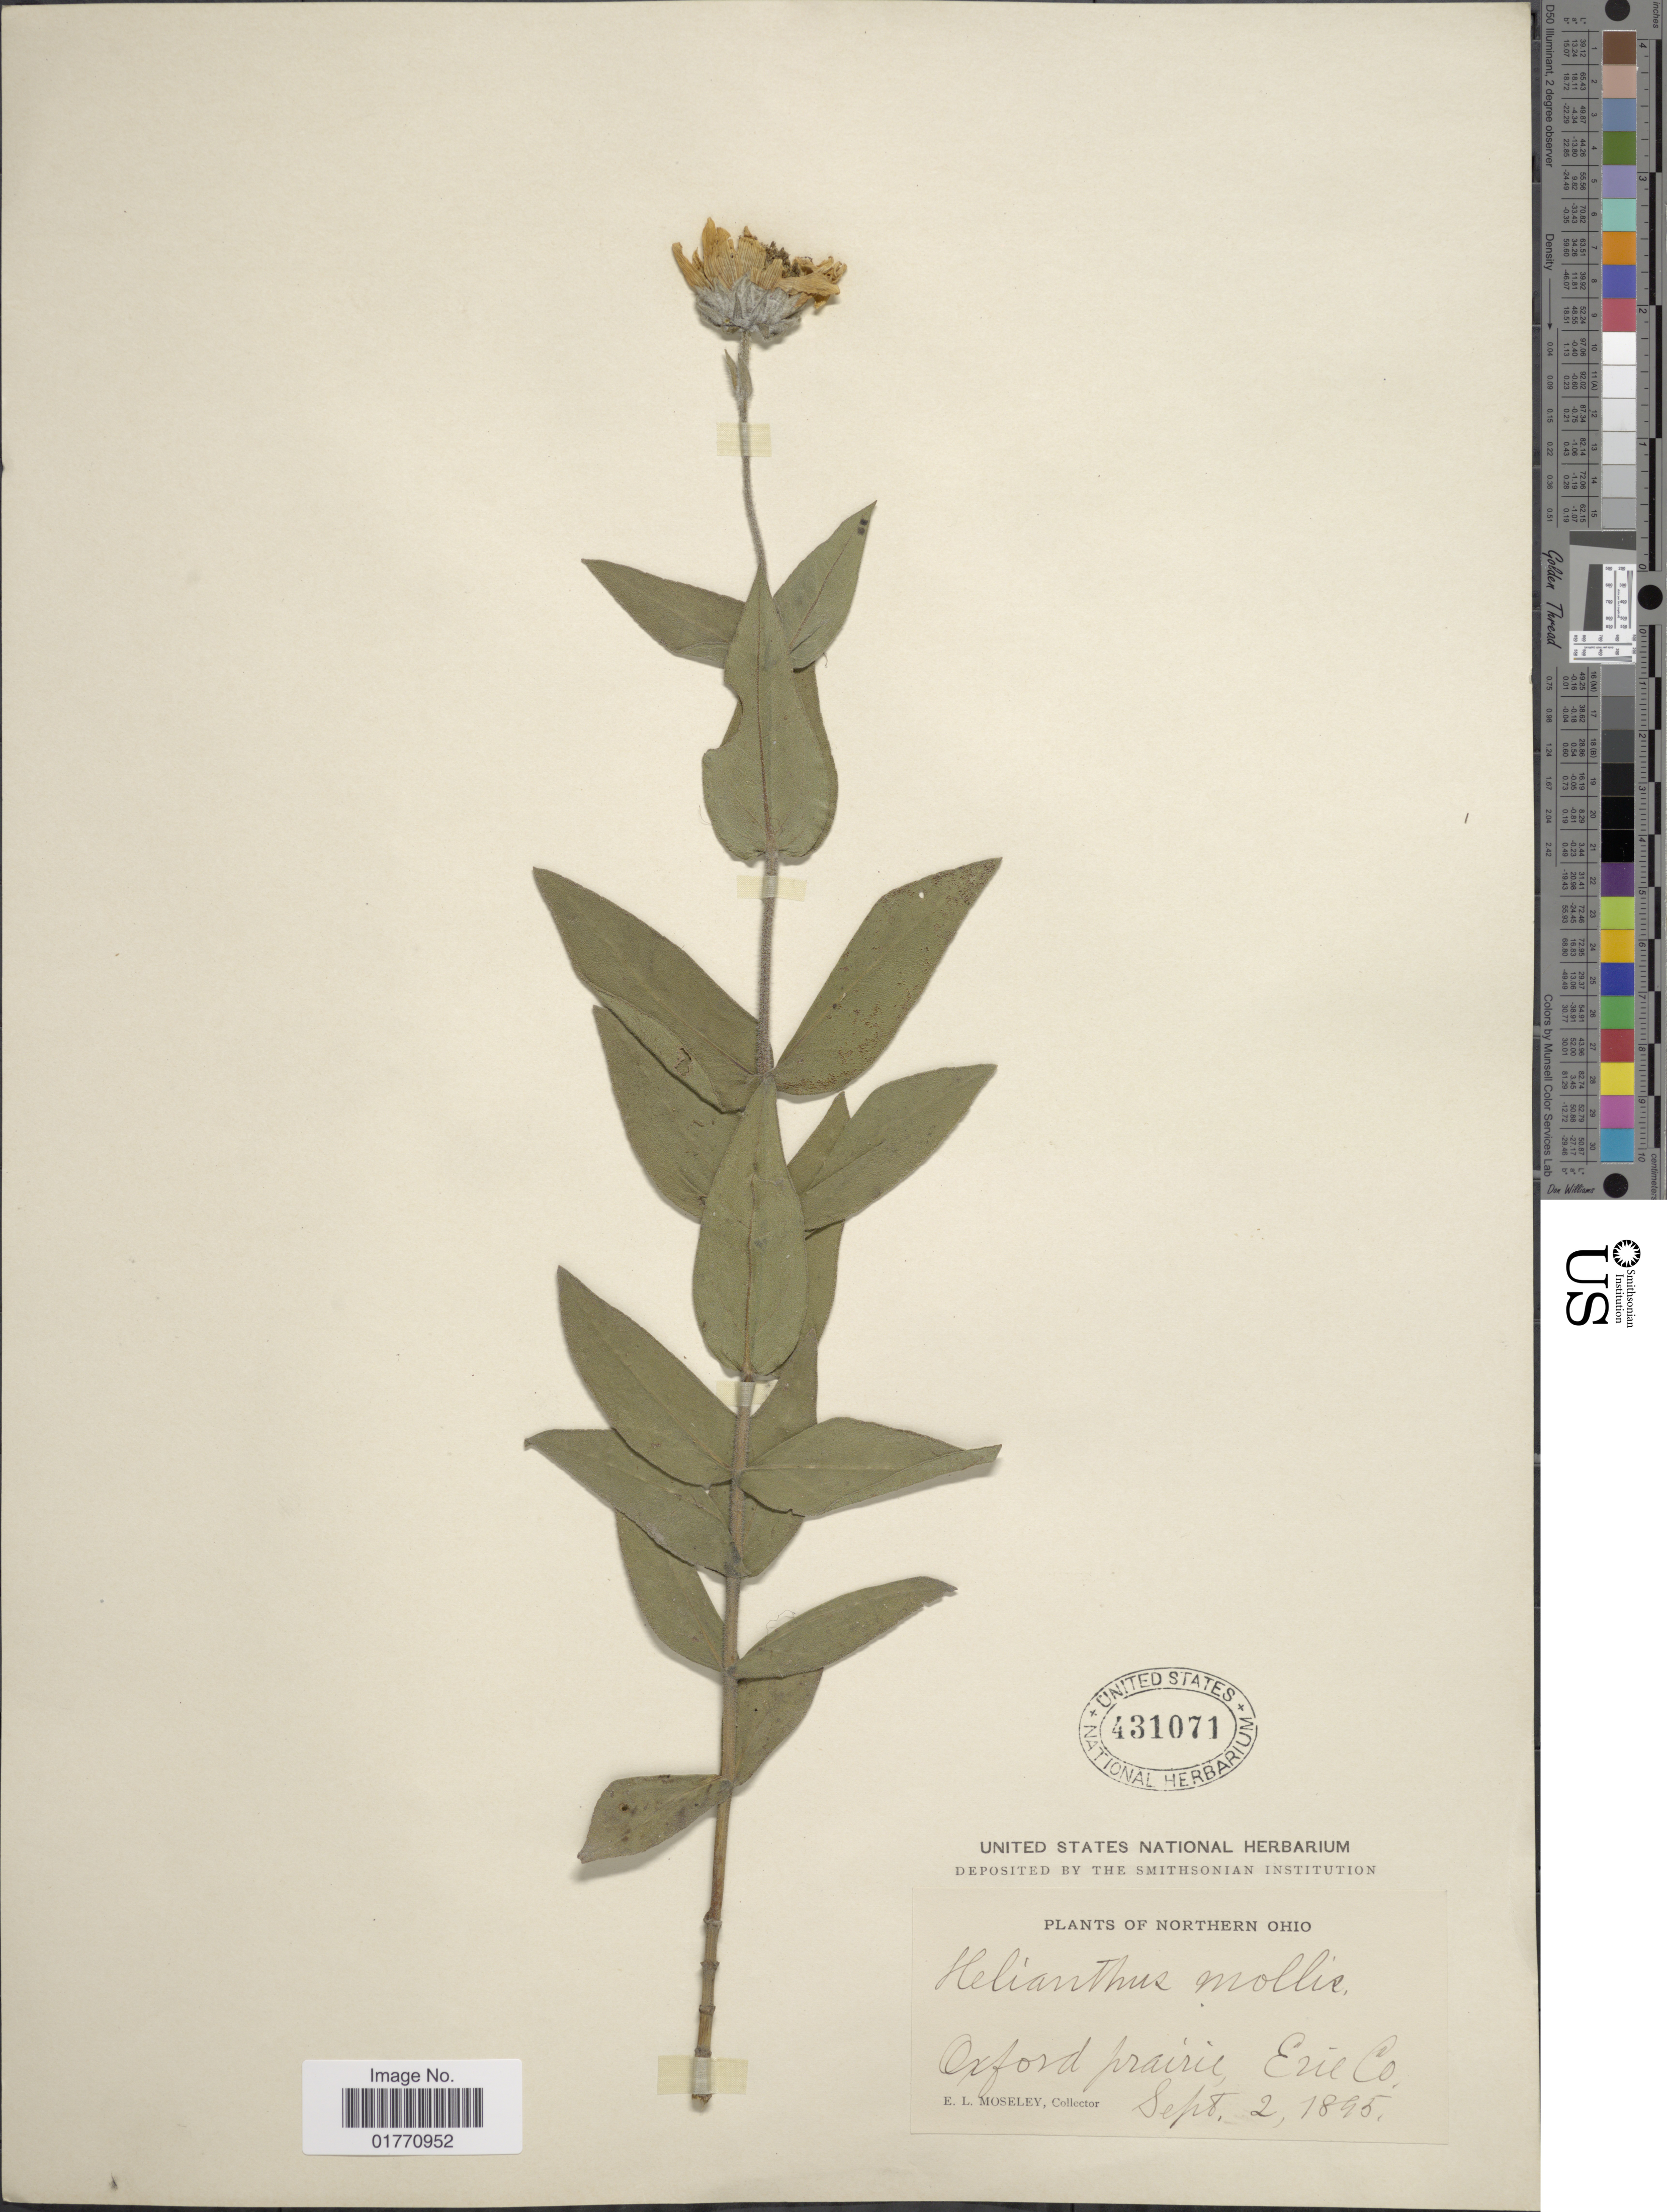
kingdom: Plantae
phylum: Tracheophyta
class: Magnoliopsida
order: Asterales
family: Asteraceae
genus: Helianthus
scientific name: Helianthus mollis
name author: Lam.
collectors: E. Moseley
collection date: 1895-09-02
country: United States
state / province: Ohio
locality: Oxford prairie, Erie Co.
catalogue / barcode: US 431071